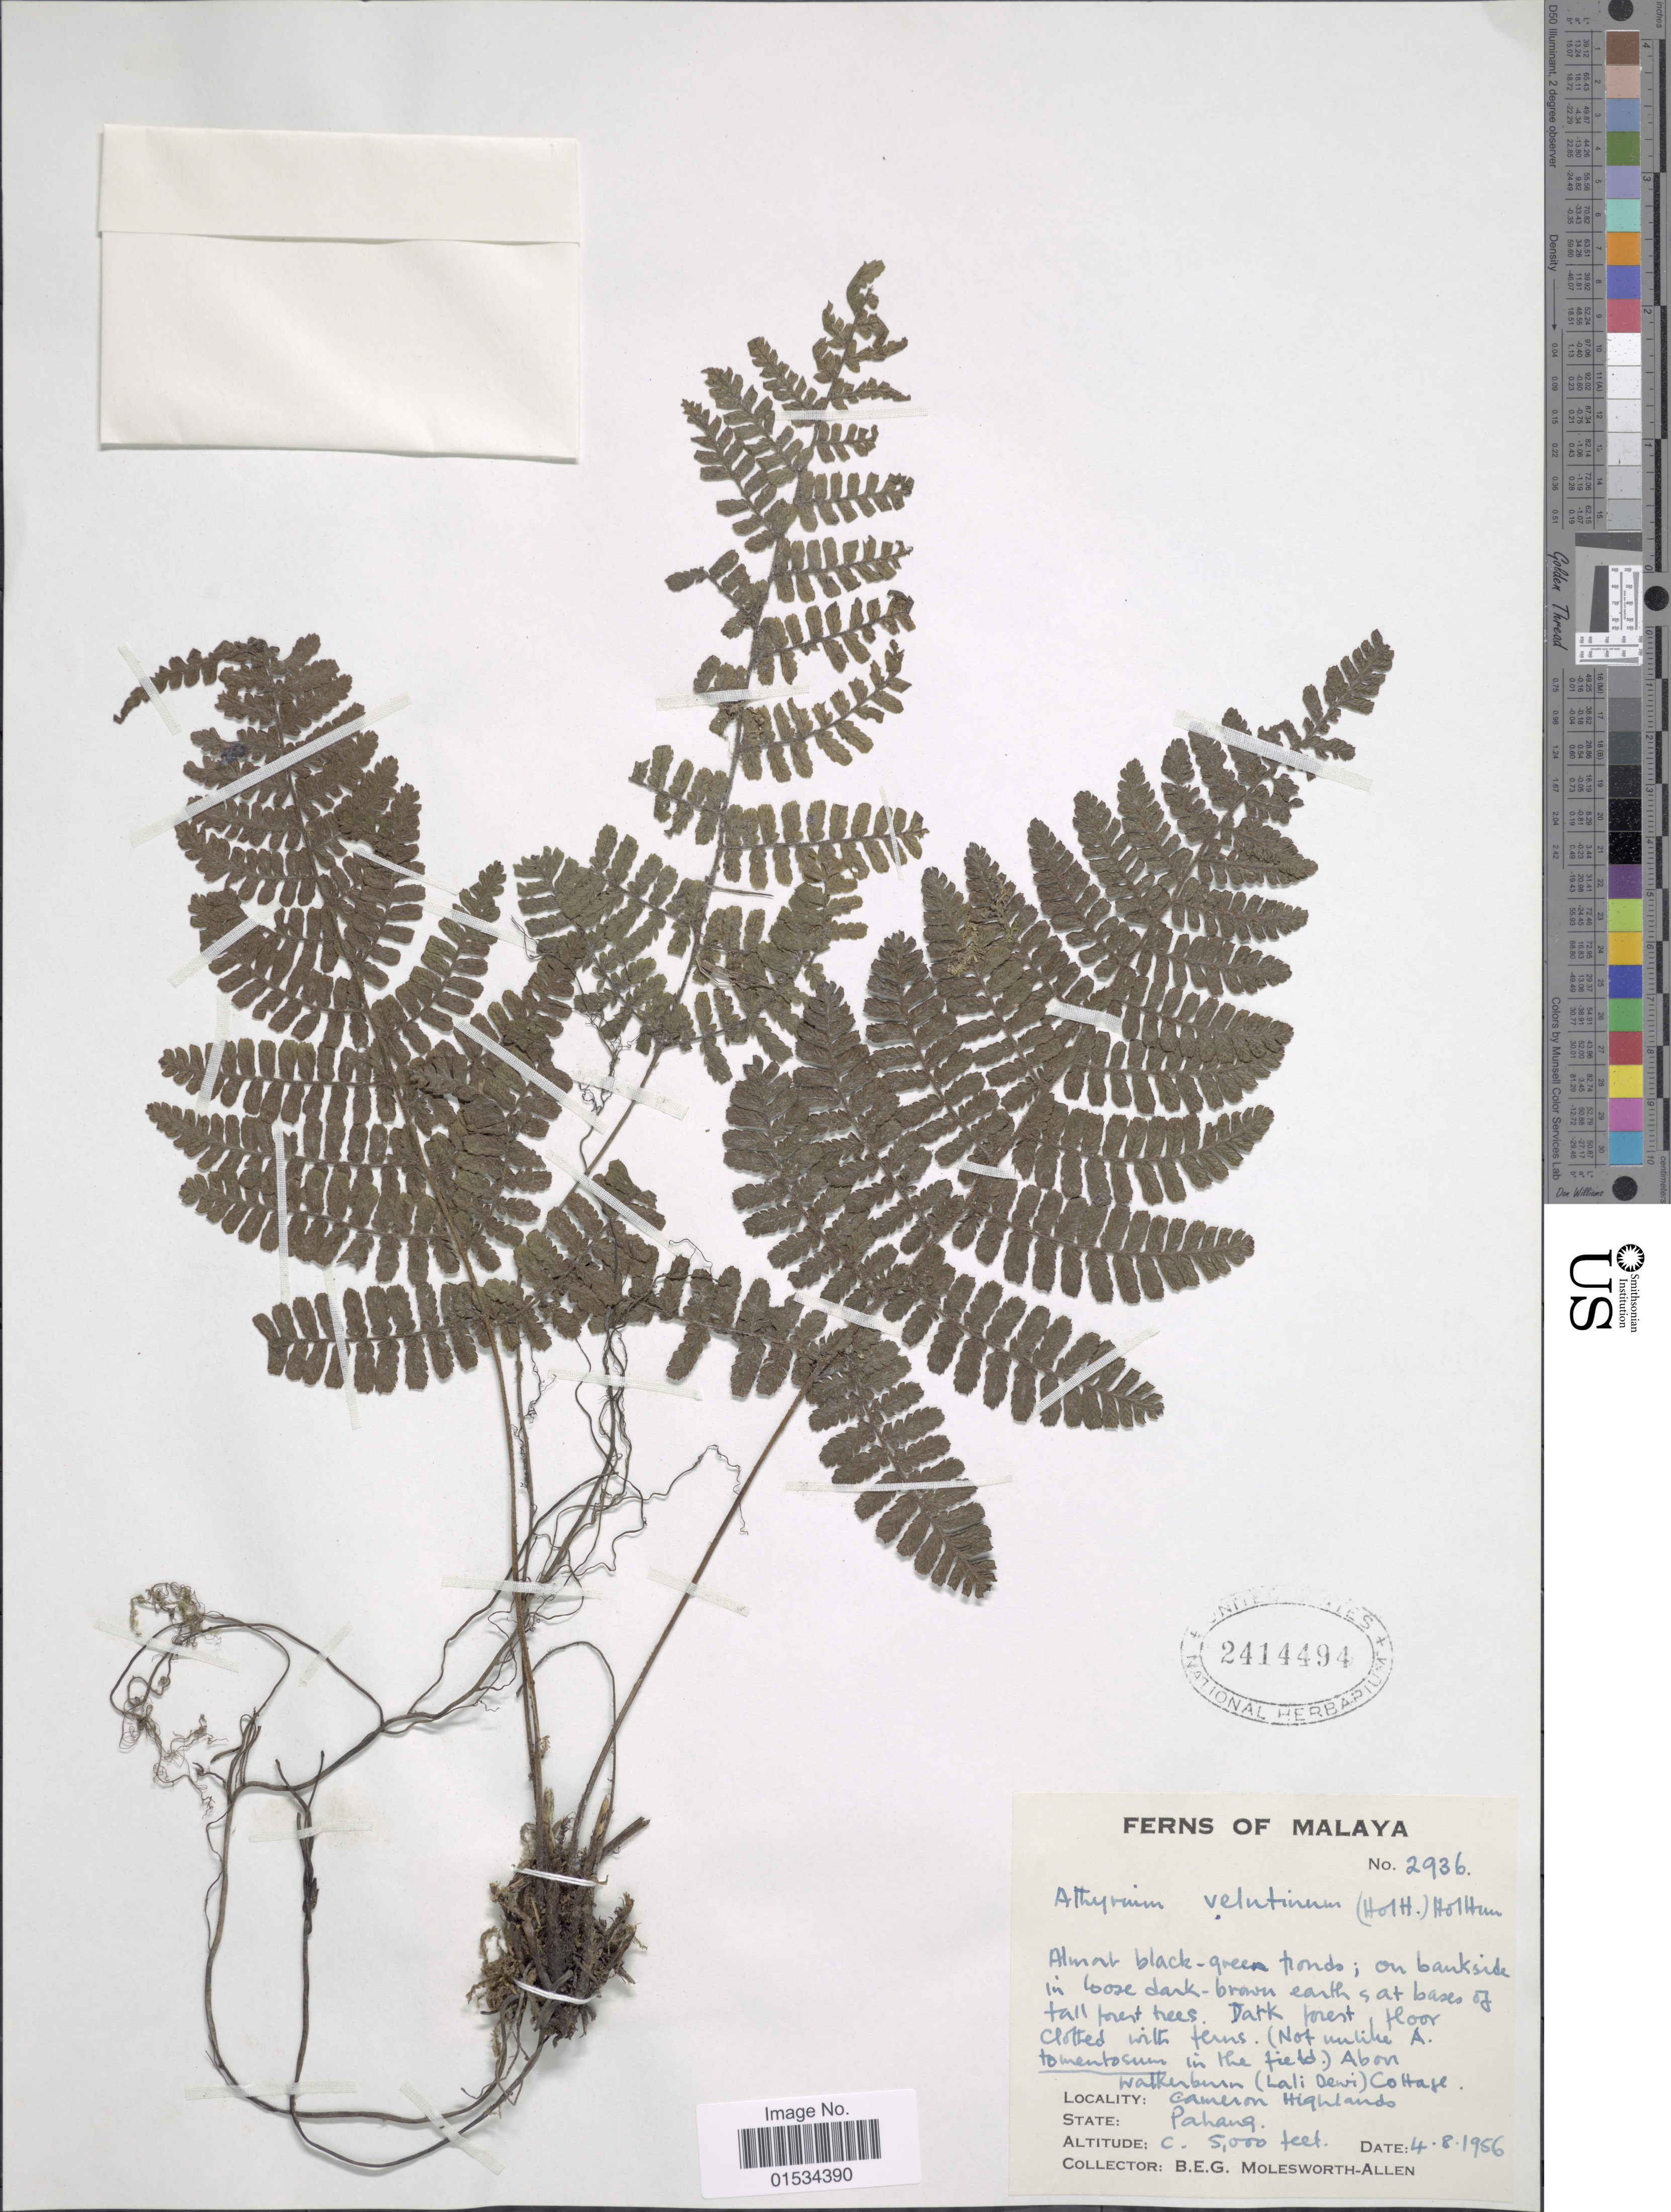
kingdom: Plantae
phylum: Tracheophyta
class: Polypodiopsida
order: Polypodiales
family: Athyriaceae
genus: Diplazium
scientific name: Diplazium velutinum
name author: Holttum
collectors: B. E. G. Molesworth-Allen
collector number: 2936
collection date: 1956-08-04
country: Malaysia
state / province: Pahang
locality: Above Walkerburn (Lali Dewi) Cottage, Cameron Highlands.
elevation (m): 1524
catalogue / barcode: US 2414494